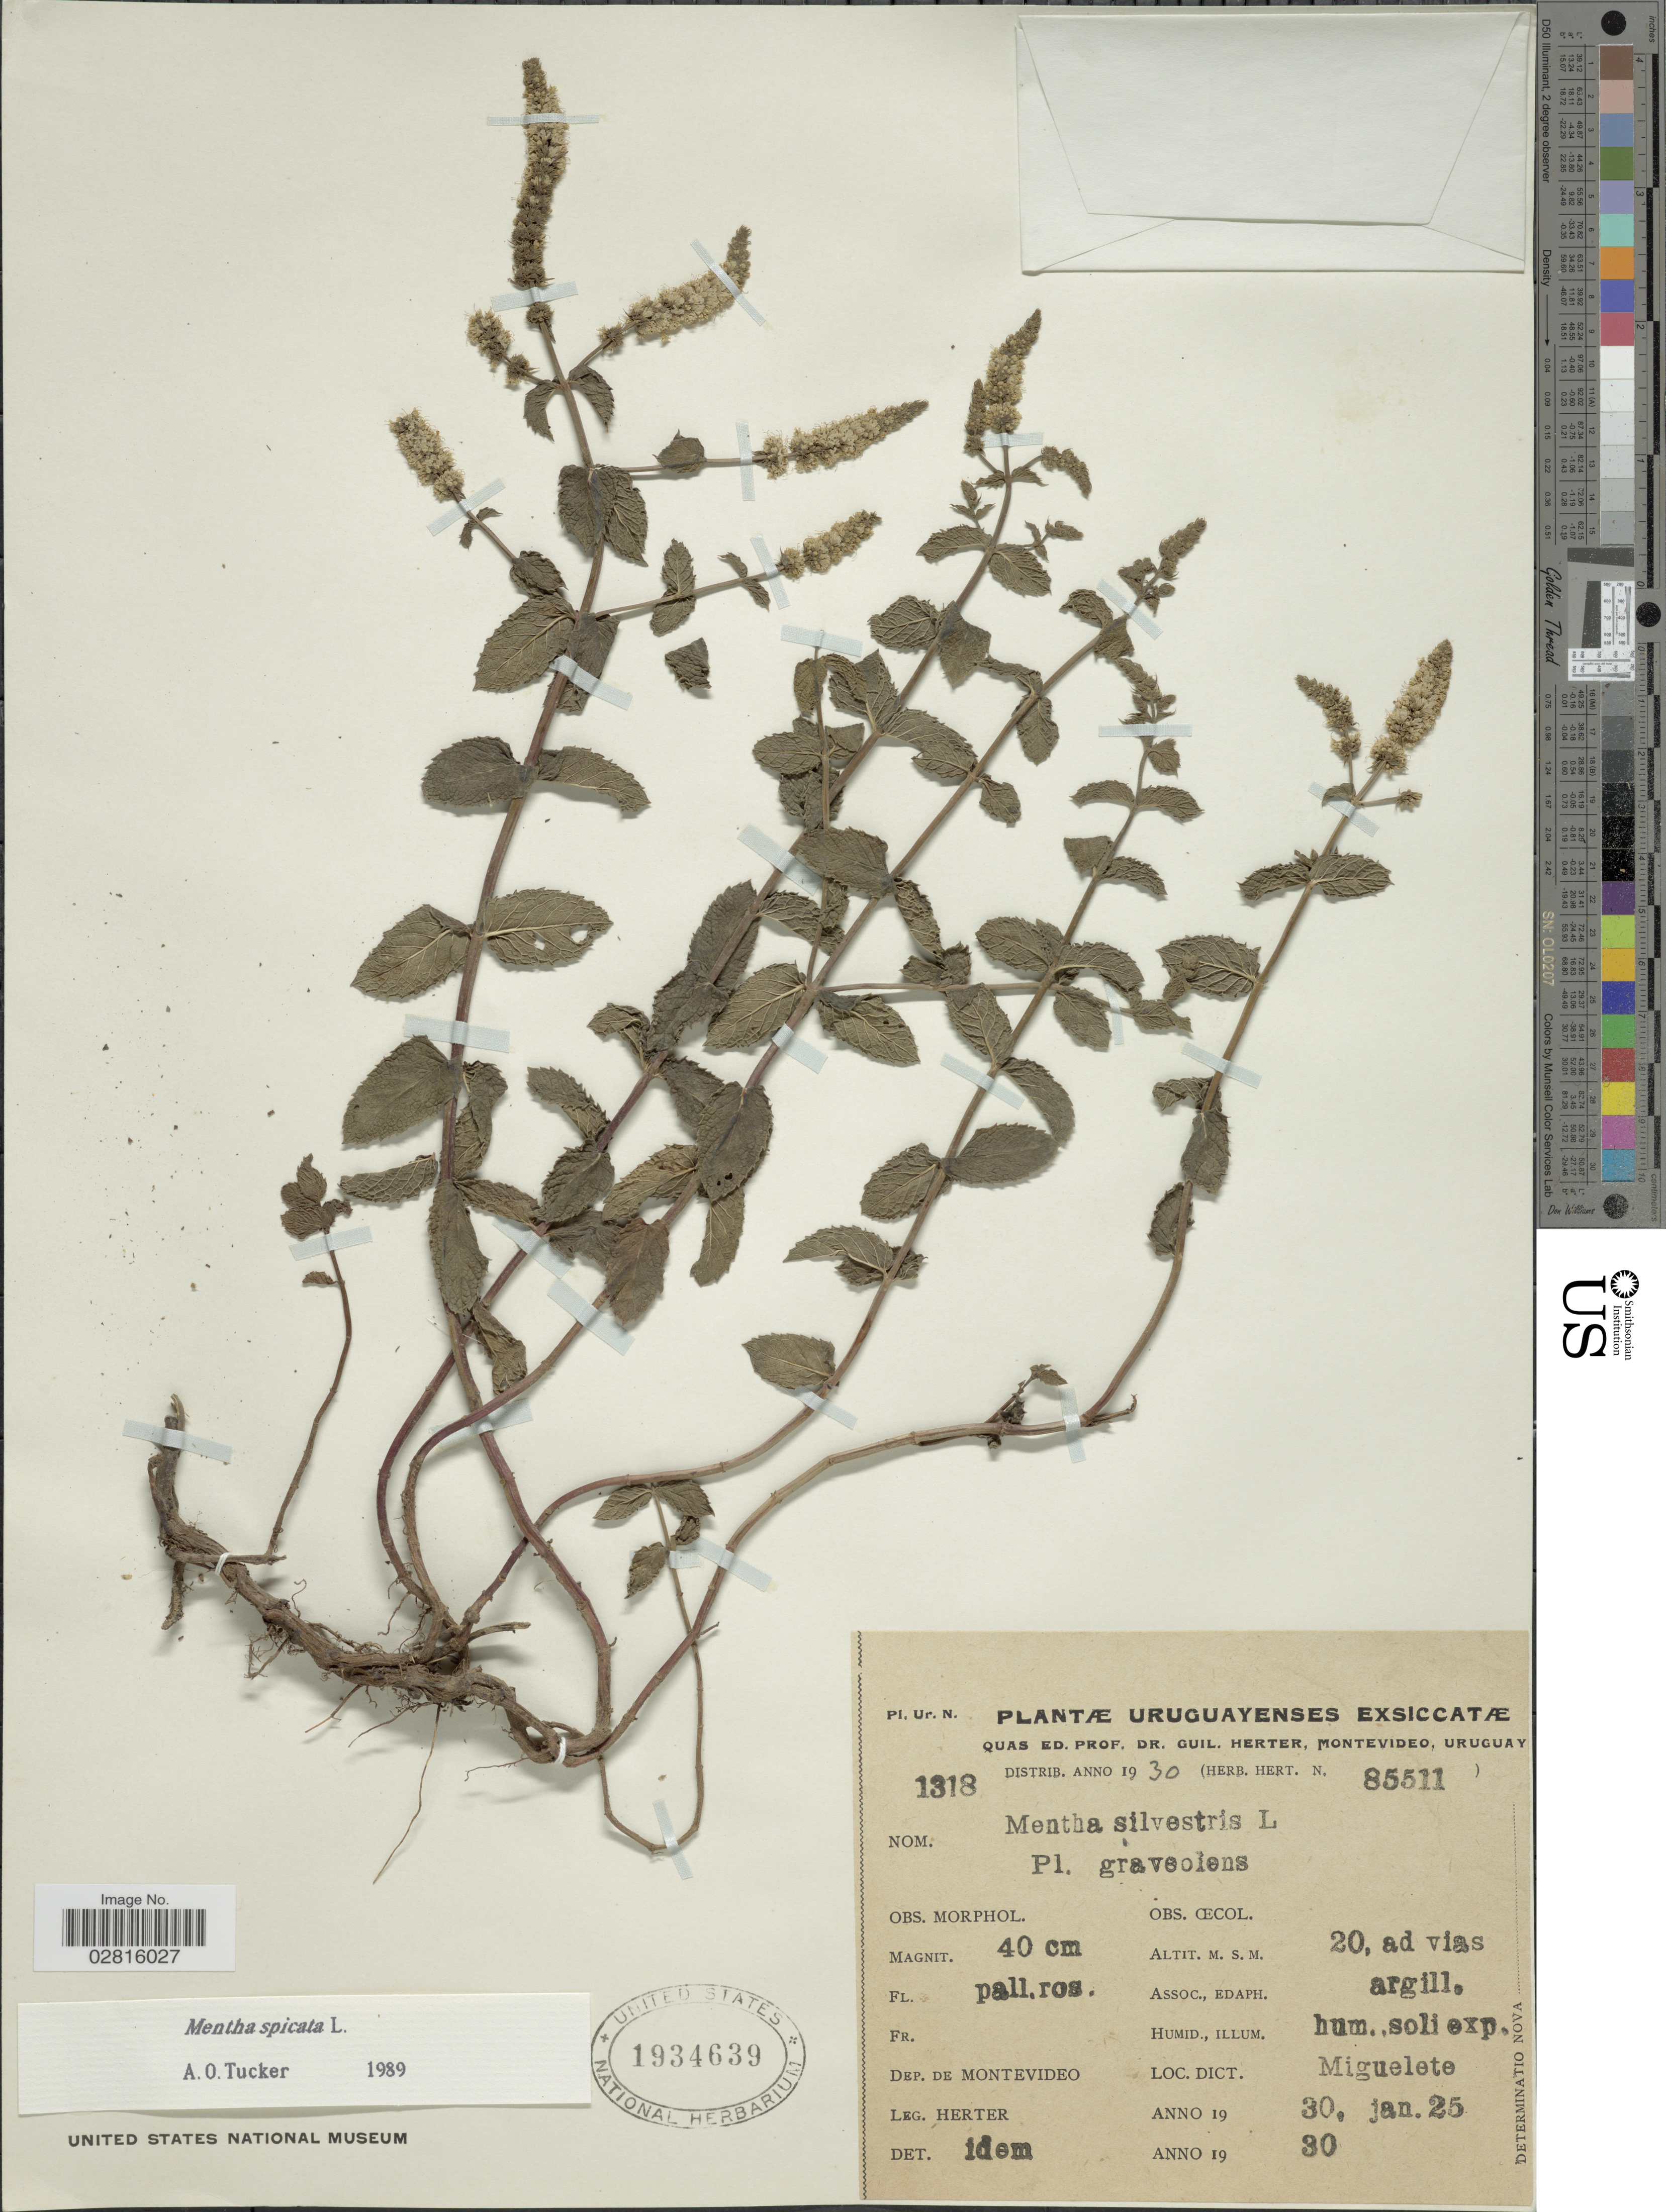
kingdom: Plantae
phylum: Tracheophyta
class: Magnoliopsida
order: Lamiales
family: Lamiaceae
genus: Mentha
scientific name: Mentha spicata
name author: L.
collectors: G. Herter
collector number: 1318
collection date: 1925-01-30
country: Uruguay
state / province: Montevideo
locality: Dep. de Montevideo. Miguelete.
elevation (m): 20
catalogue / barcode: US 1934639